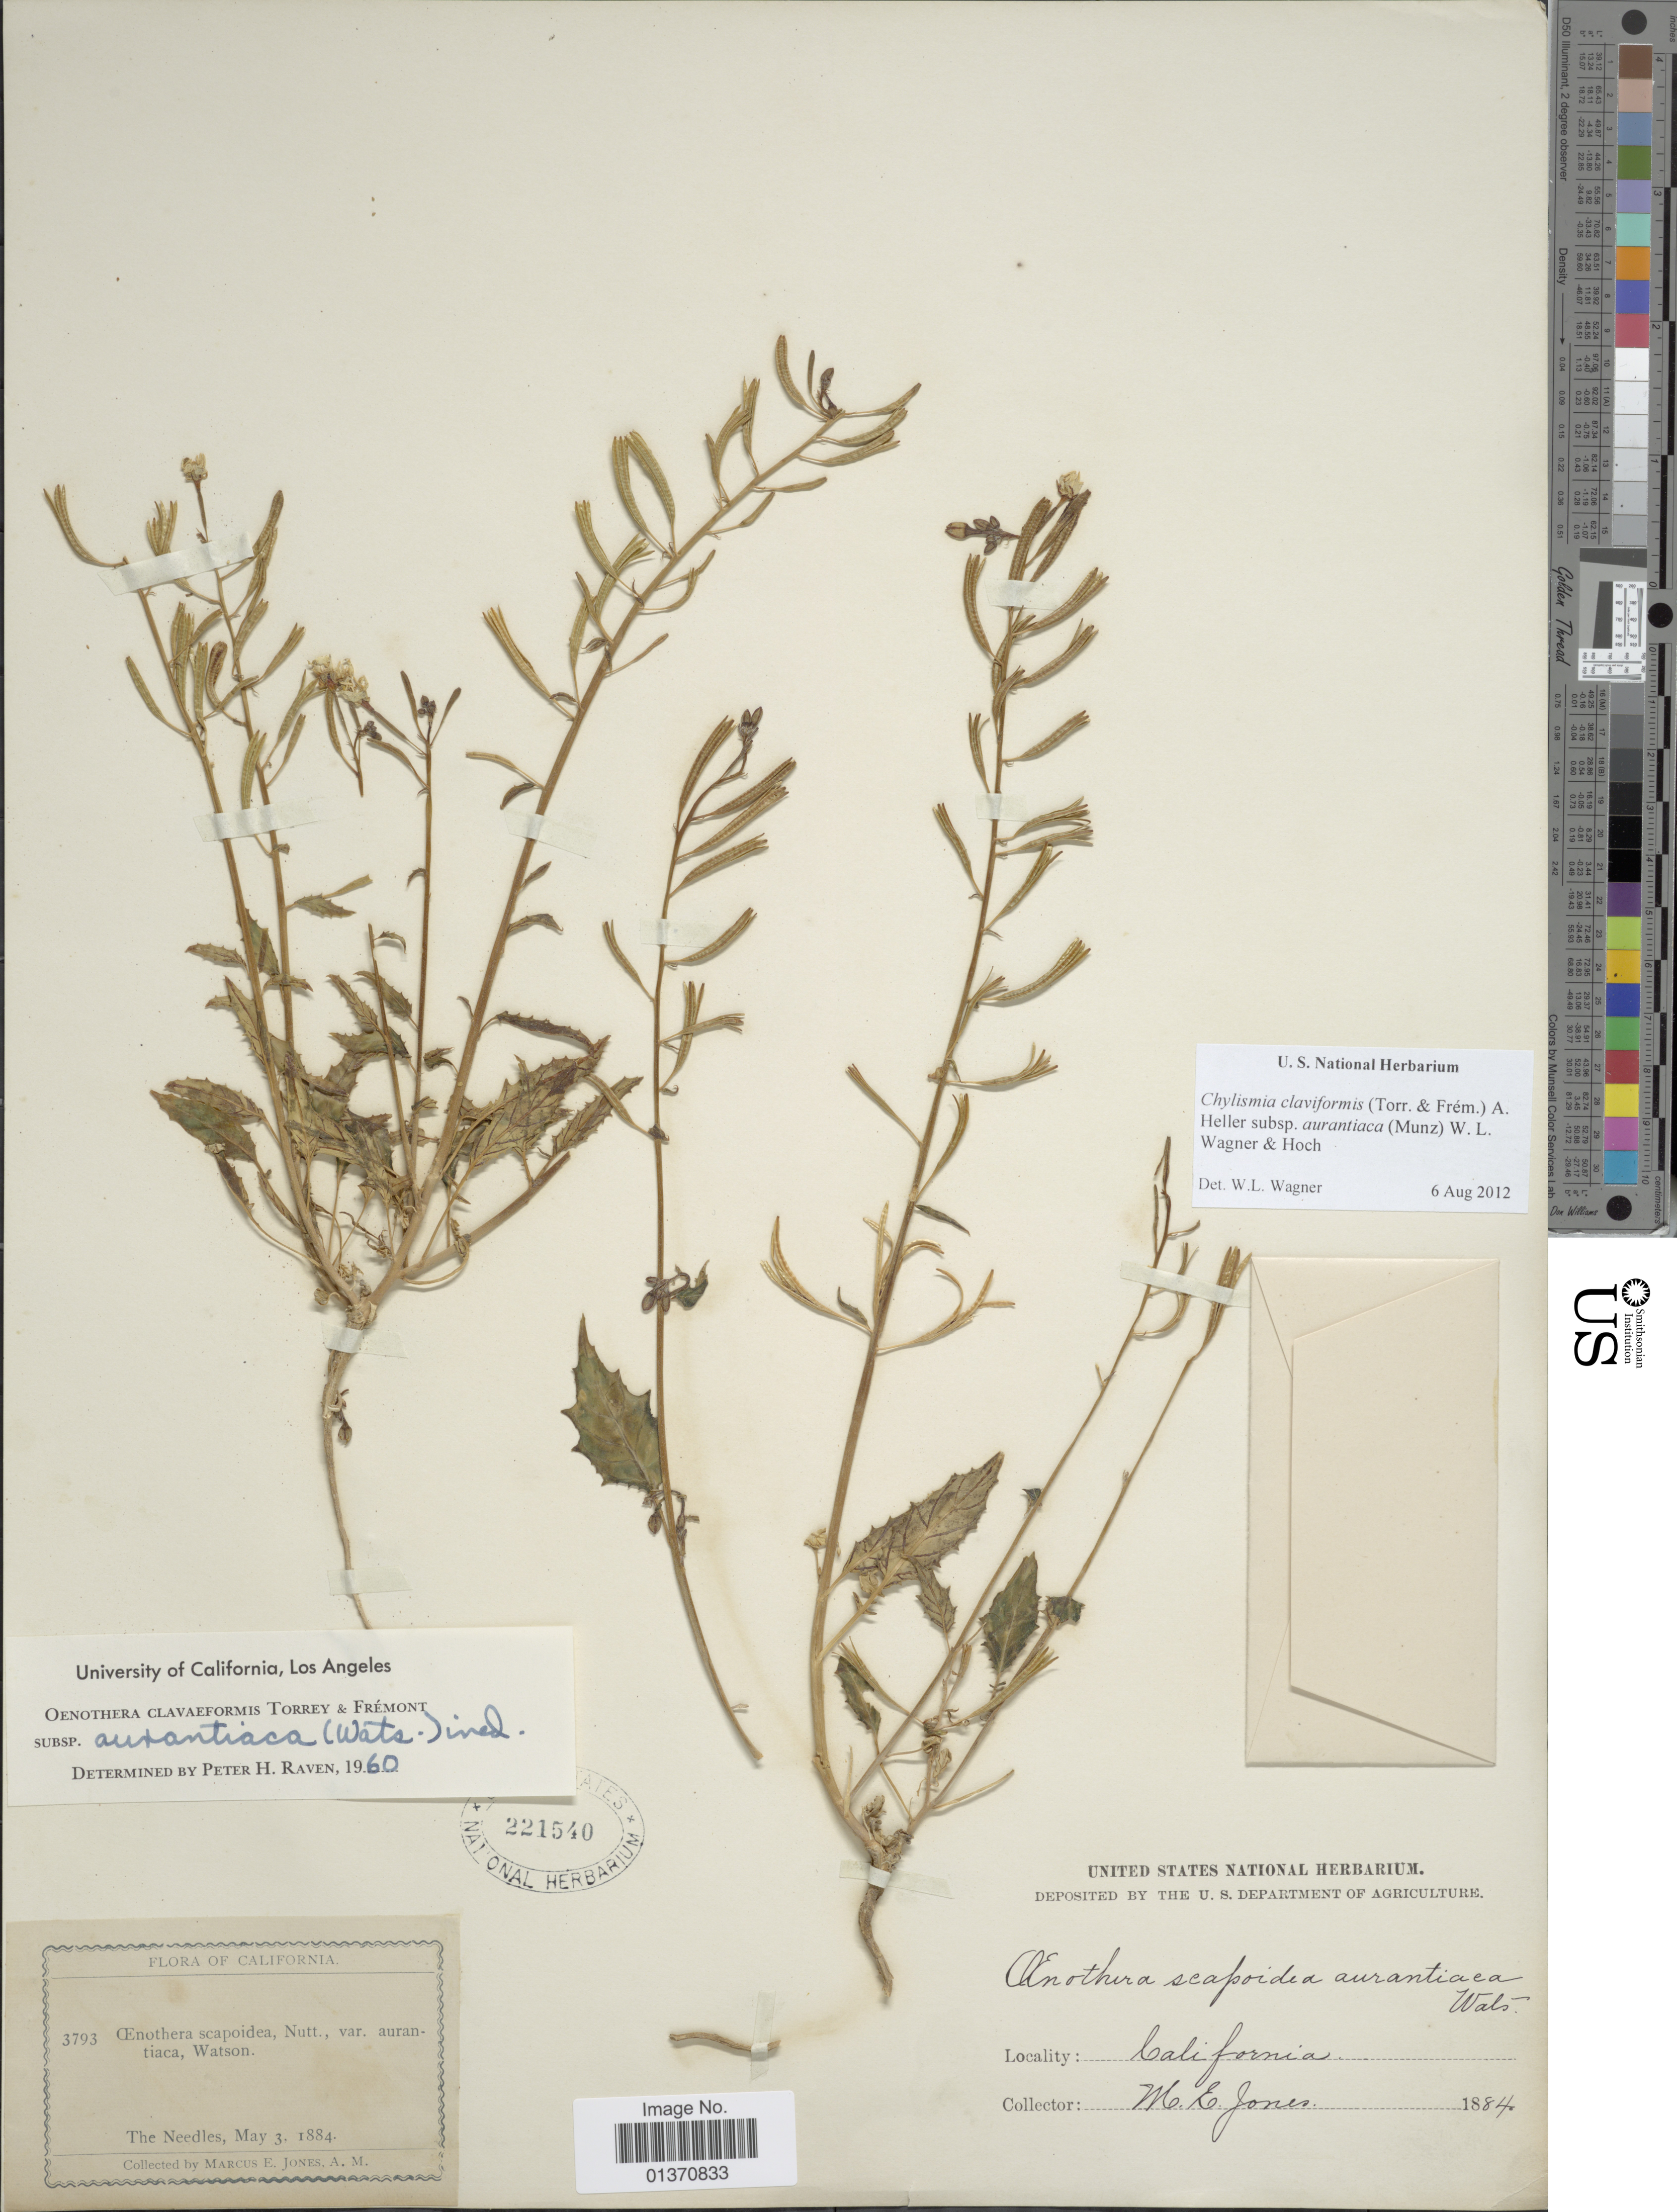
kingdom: Plantae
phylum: Tracheophyta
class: Magnoliopsida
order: Myrtales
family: Onagraceae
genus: Chylismia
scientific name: Chylismia claviformis subsp. aurantiaca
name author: (Munz) W.L. Wagner & Hoch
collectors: M. E. Jones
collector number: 3793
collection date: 1884-05-03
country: United States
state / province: California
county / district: San Bernardino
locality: The Needles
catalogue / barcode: US 221540